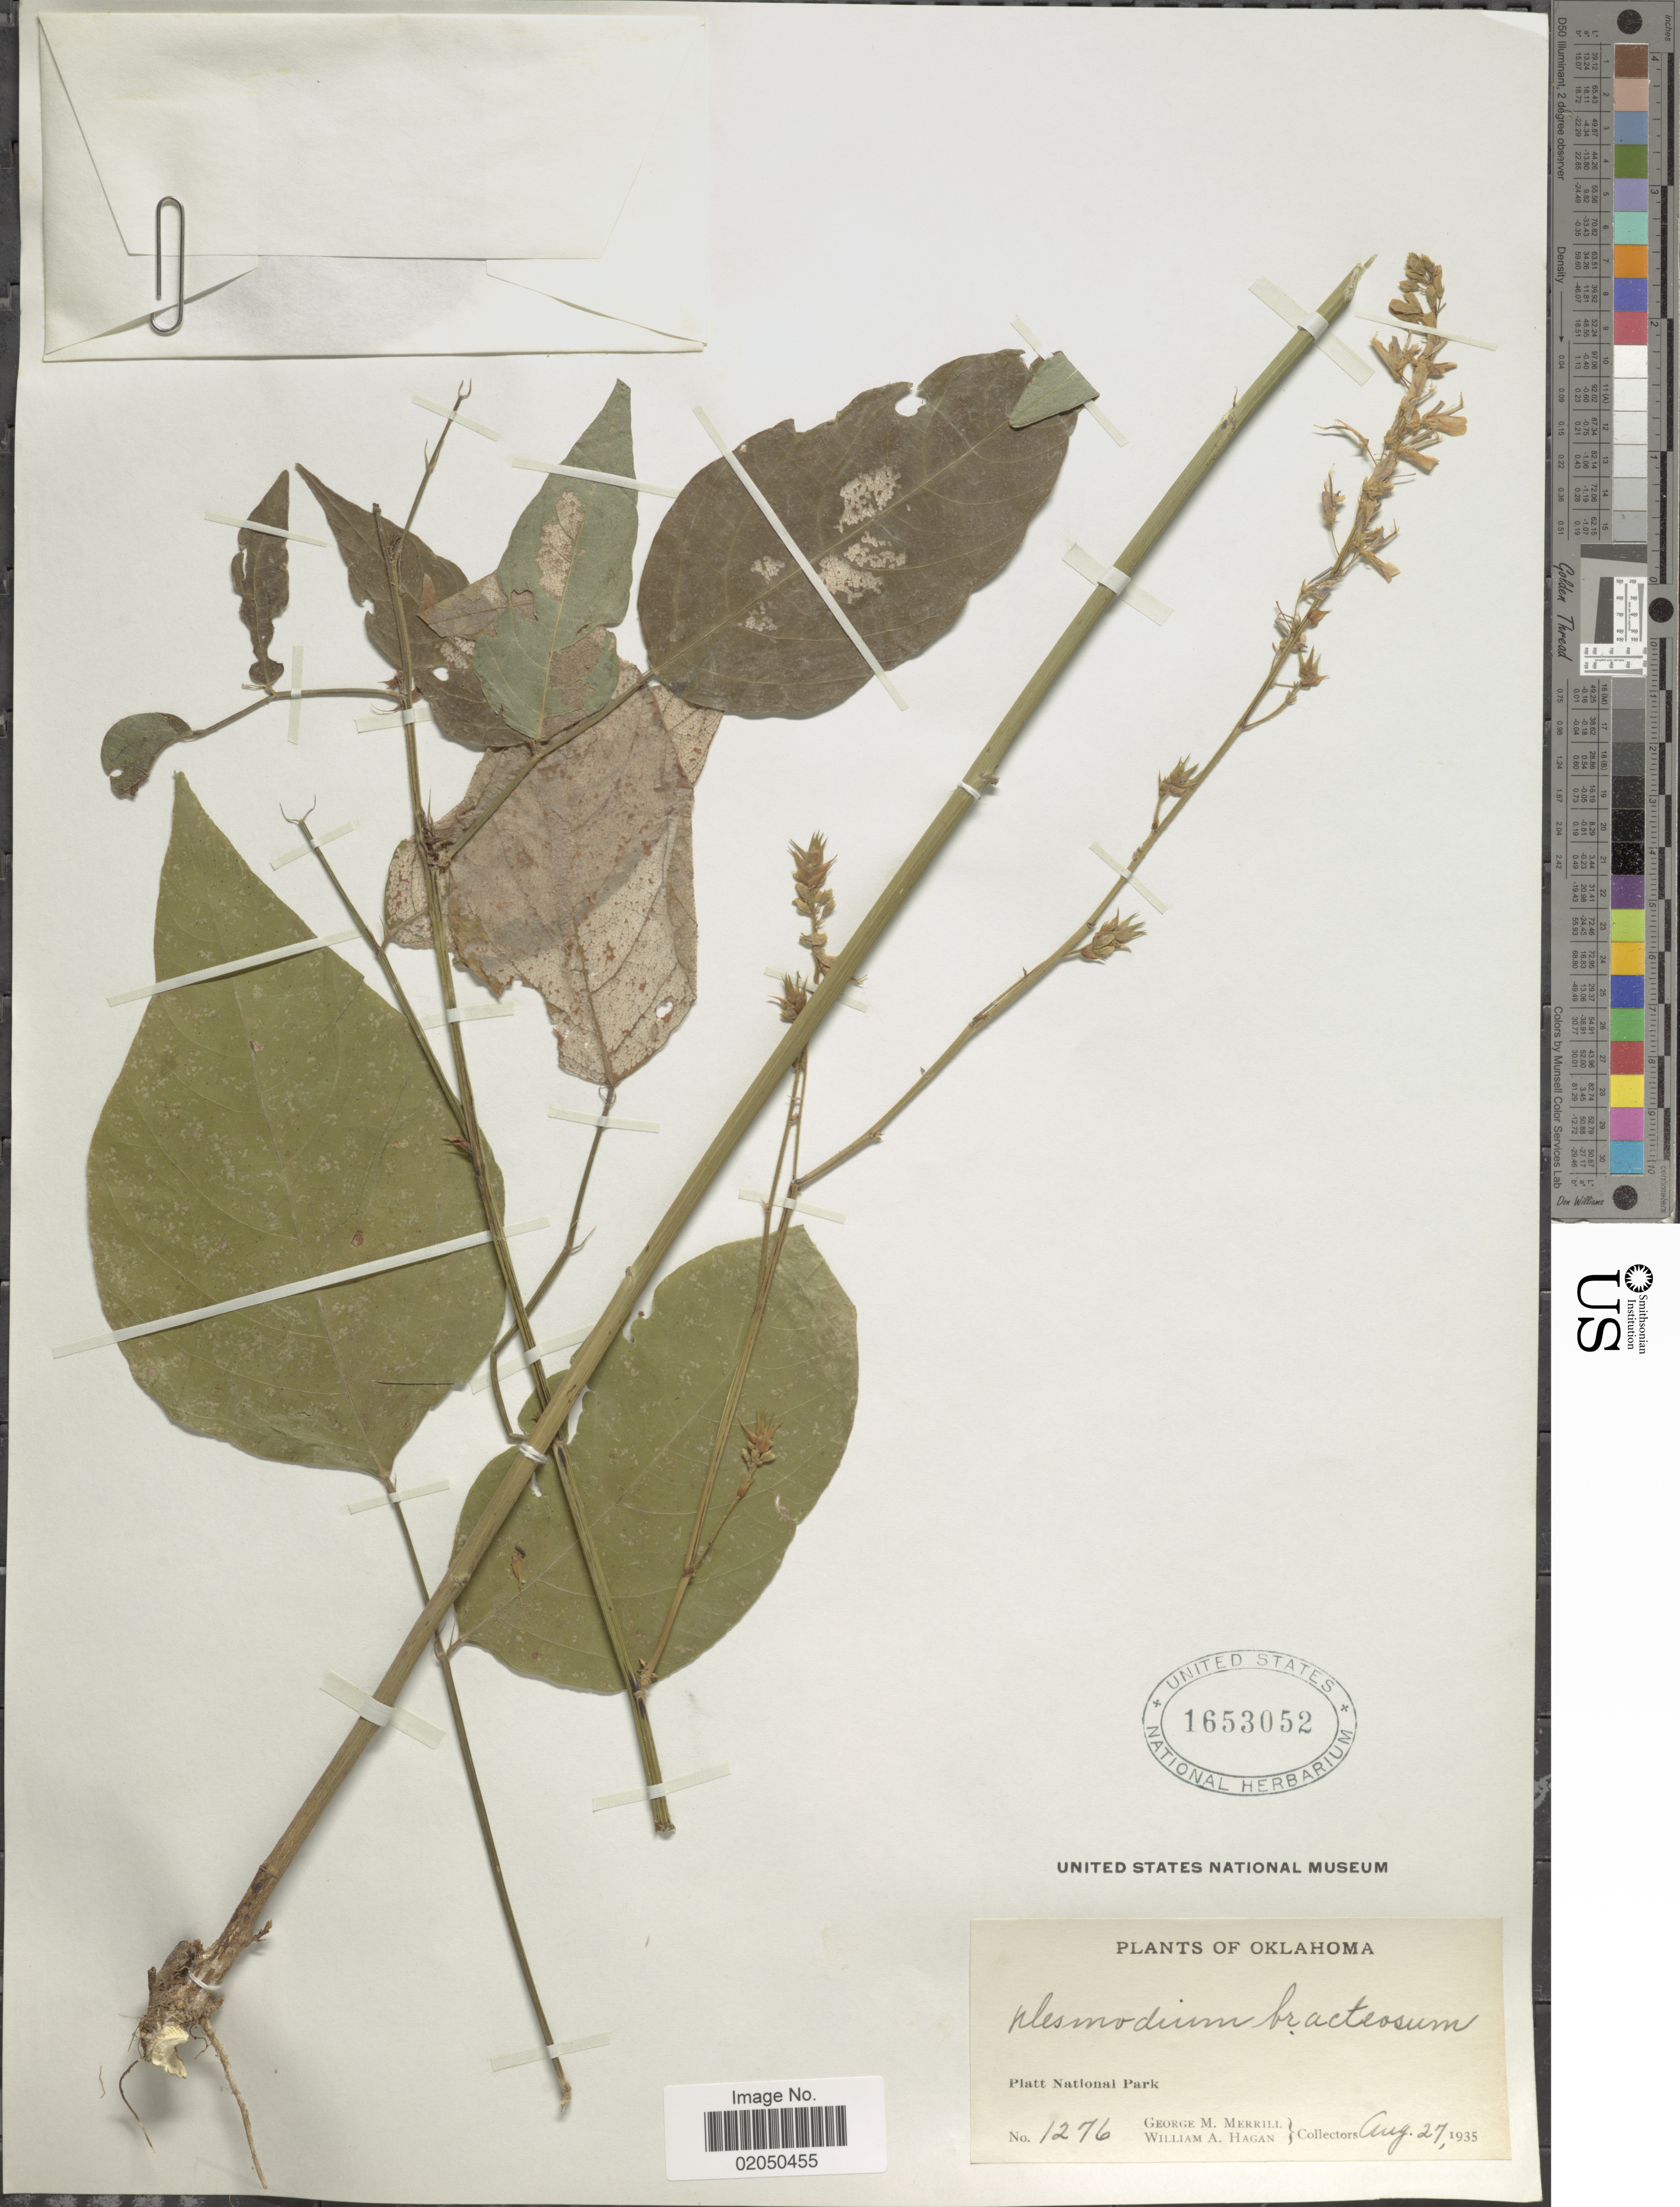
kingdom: Plantae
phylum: Tracheophyta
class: Magnoliopsida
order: Fabales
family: Fabaceae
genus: Desmodium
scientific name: Desmodium cuspidatum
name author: (Muhl. ex Willd.) Loudon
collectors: G. M. Merrill & W. Hagan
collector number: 1276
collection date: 1935-08-27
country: United States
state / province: Oklahoma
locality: Platt National Park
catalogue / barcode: US 1653052